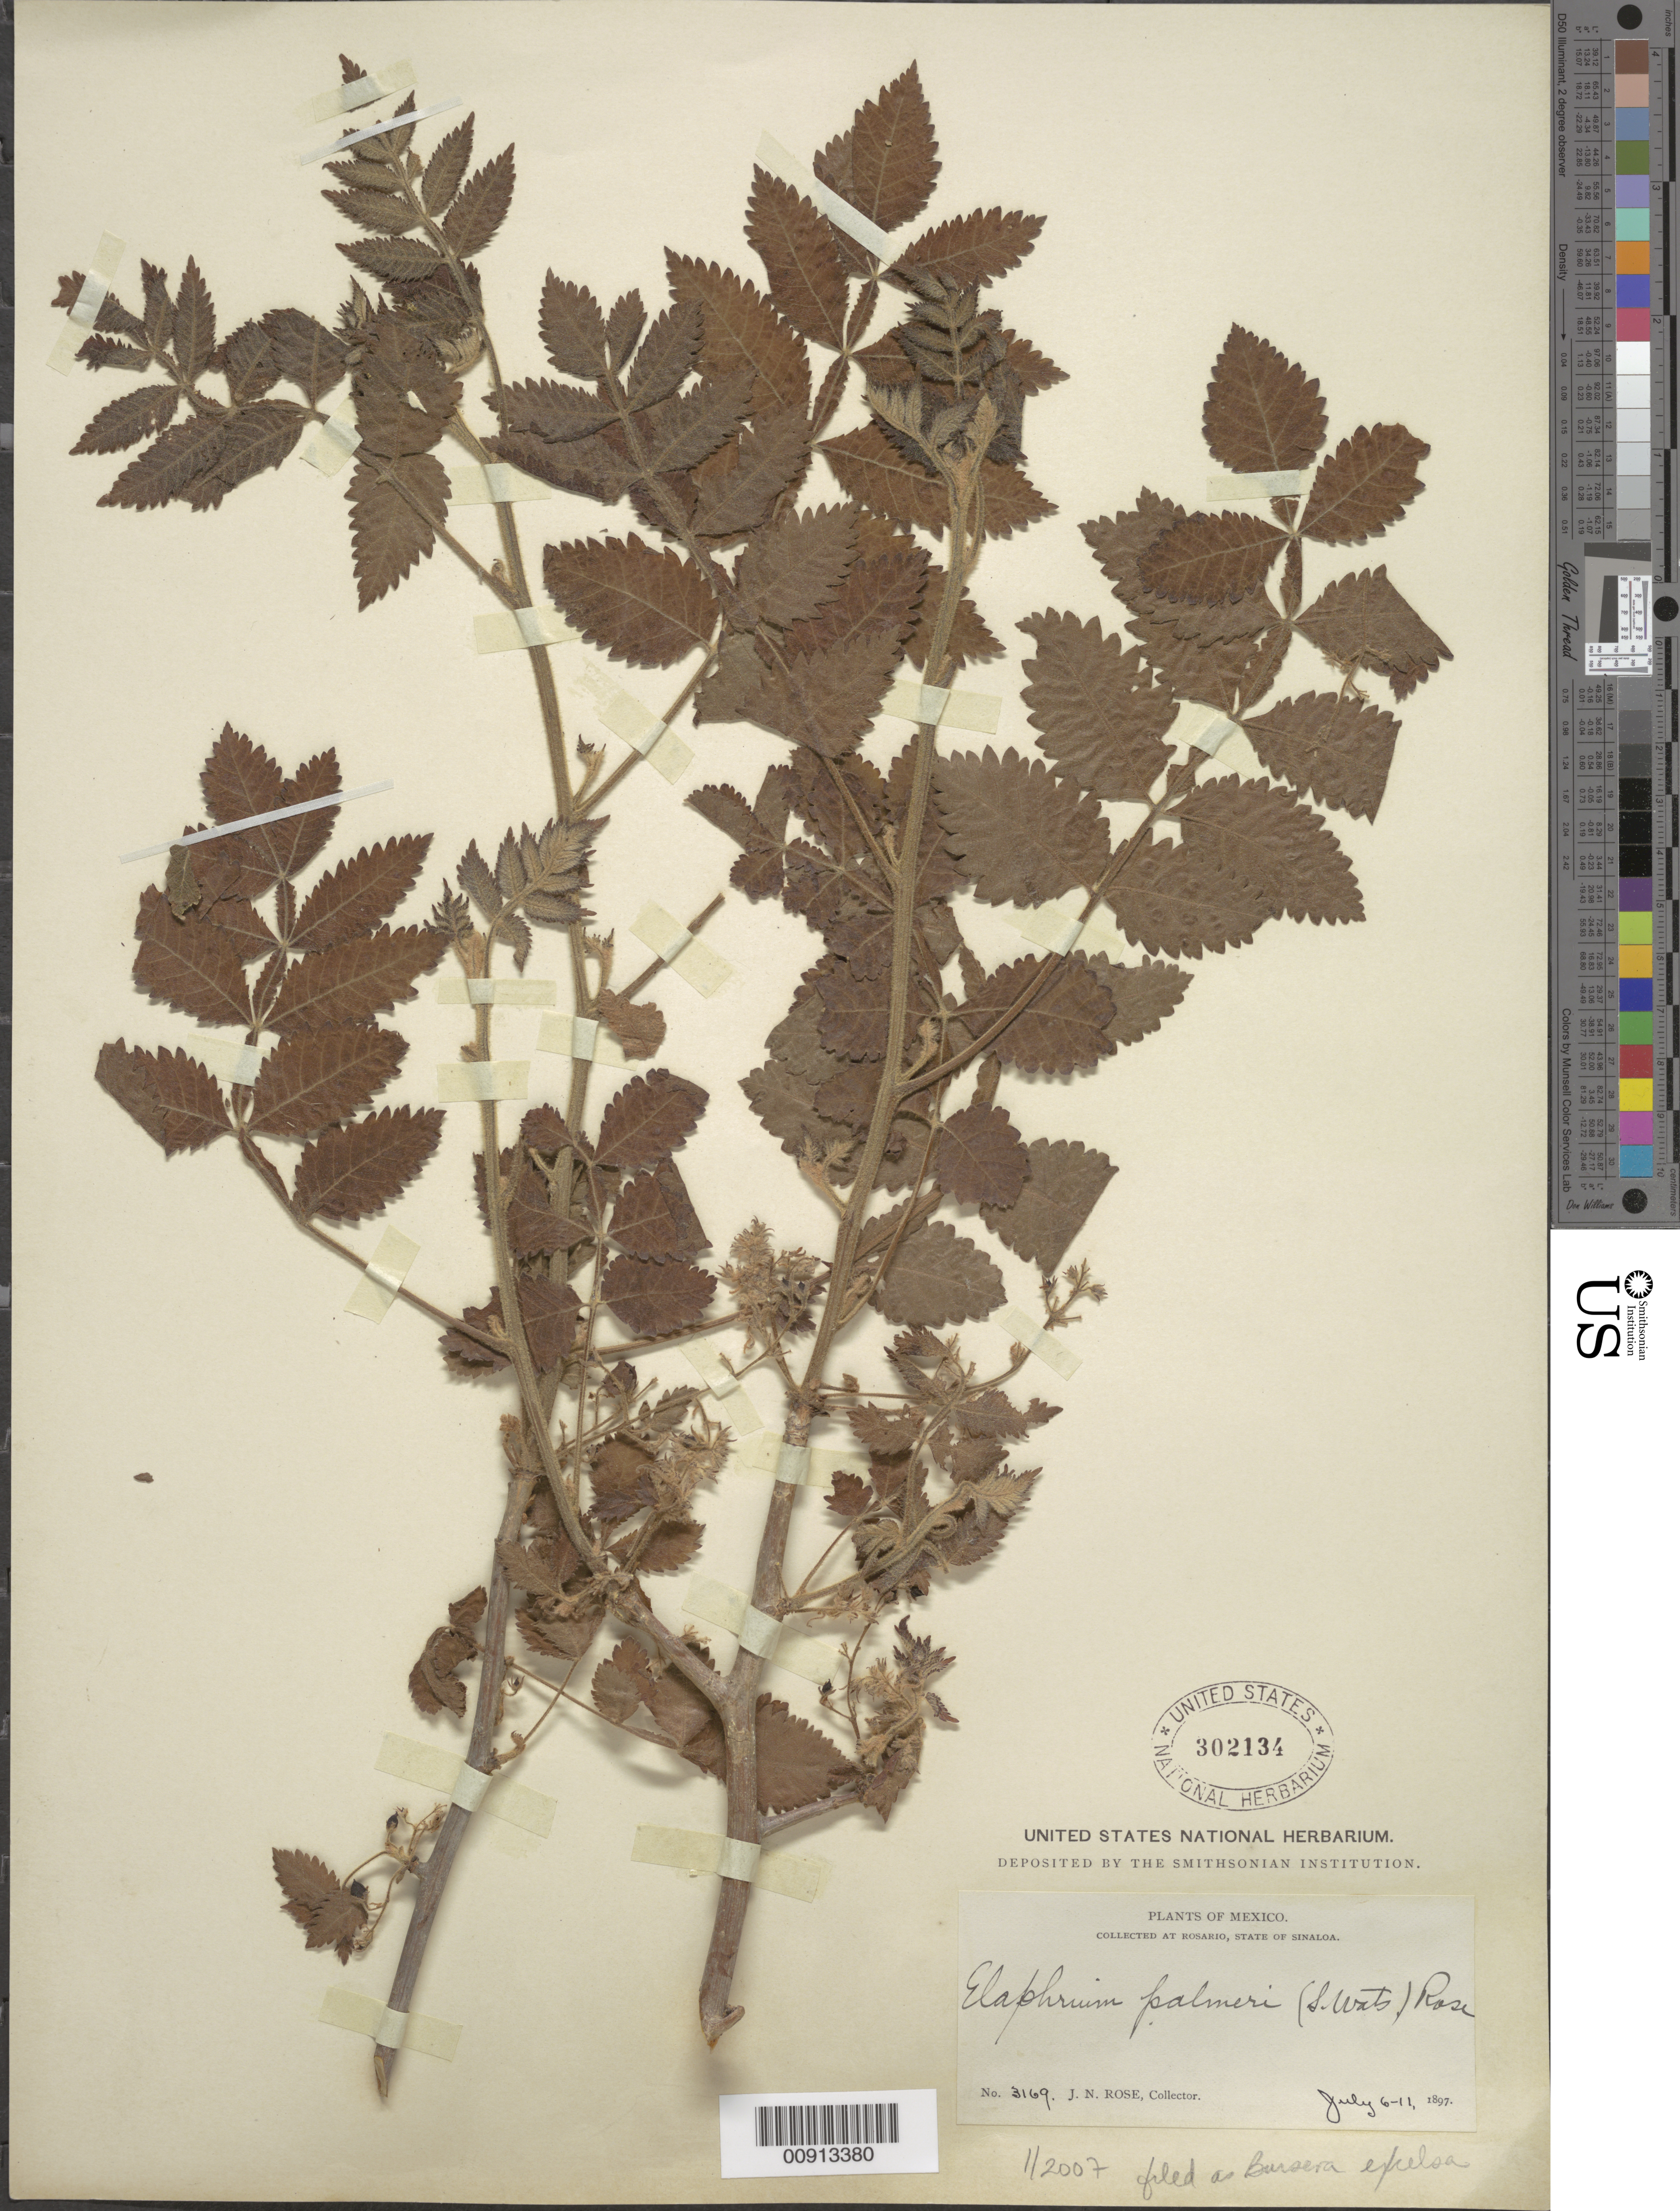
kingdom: Plantae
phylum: Tracheophyta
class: Magnoliopsida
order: Sapindales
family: Burseraceae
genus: Bursera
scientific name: Bursera excelsa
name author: (Kunth) Engl.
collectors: J. N. Rose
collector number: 3169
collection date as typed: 06 Jul 1897 to 11 Jul 1897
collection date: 1897-07-06/1897-07-11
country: Mexico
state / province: Sinaloa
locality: Rosario, State of Sinaloa.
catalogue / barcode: US 302134